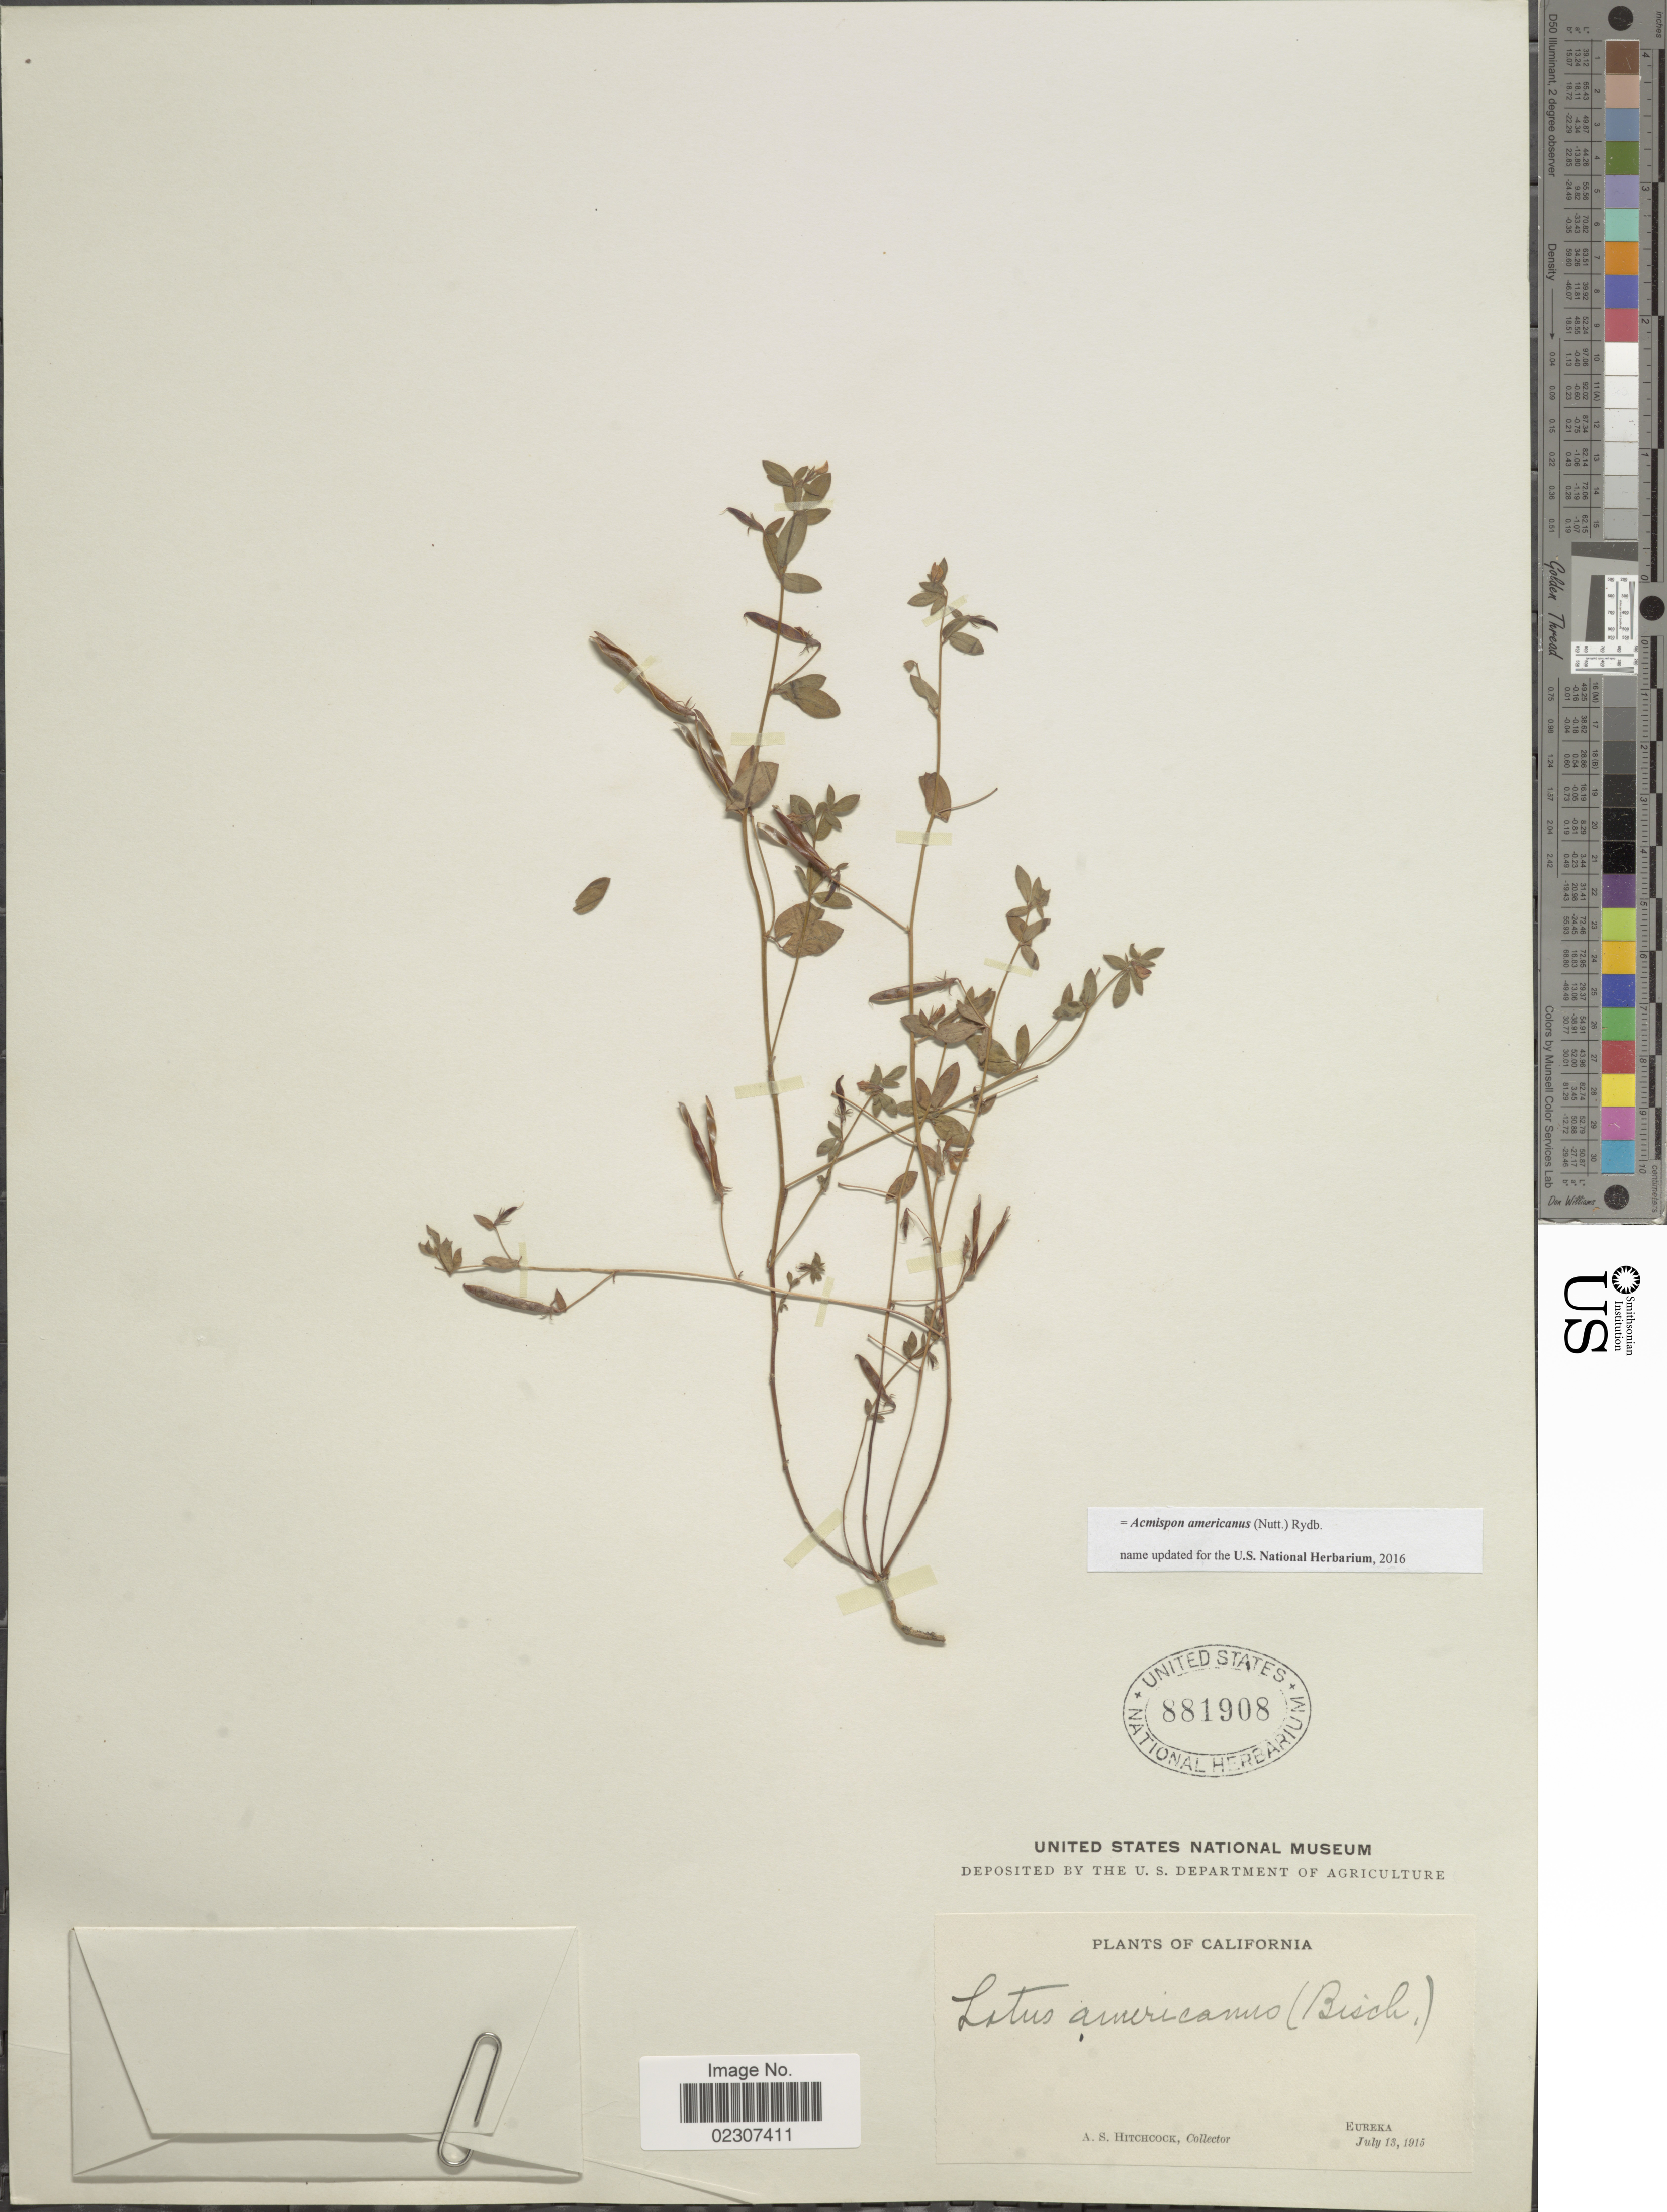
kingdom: Plantae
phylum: Tracheophyta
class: Magnoliopsida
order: Fabales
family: Fabaceae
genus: Acmispon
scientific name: Acmispon americanus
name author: (Nutt.) Rydb.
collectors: A. S. Hitchcock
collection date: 1915-07-13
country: United States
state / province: California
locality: California, Eureka,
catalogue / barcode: US 81908